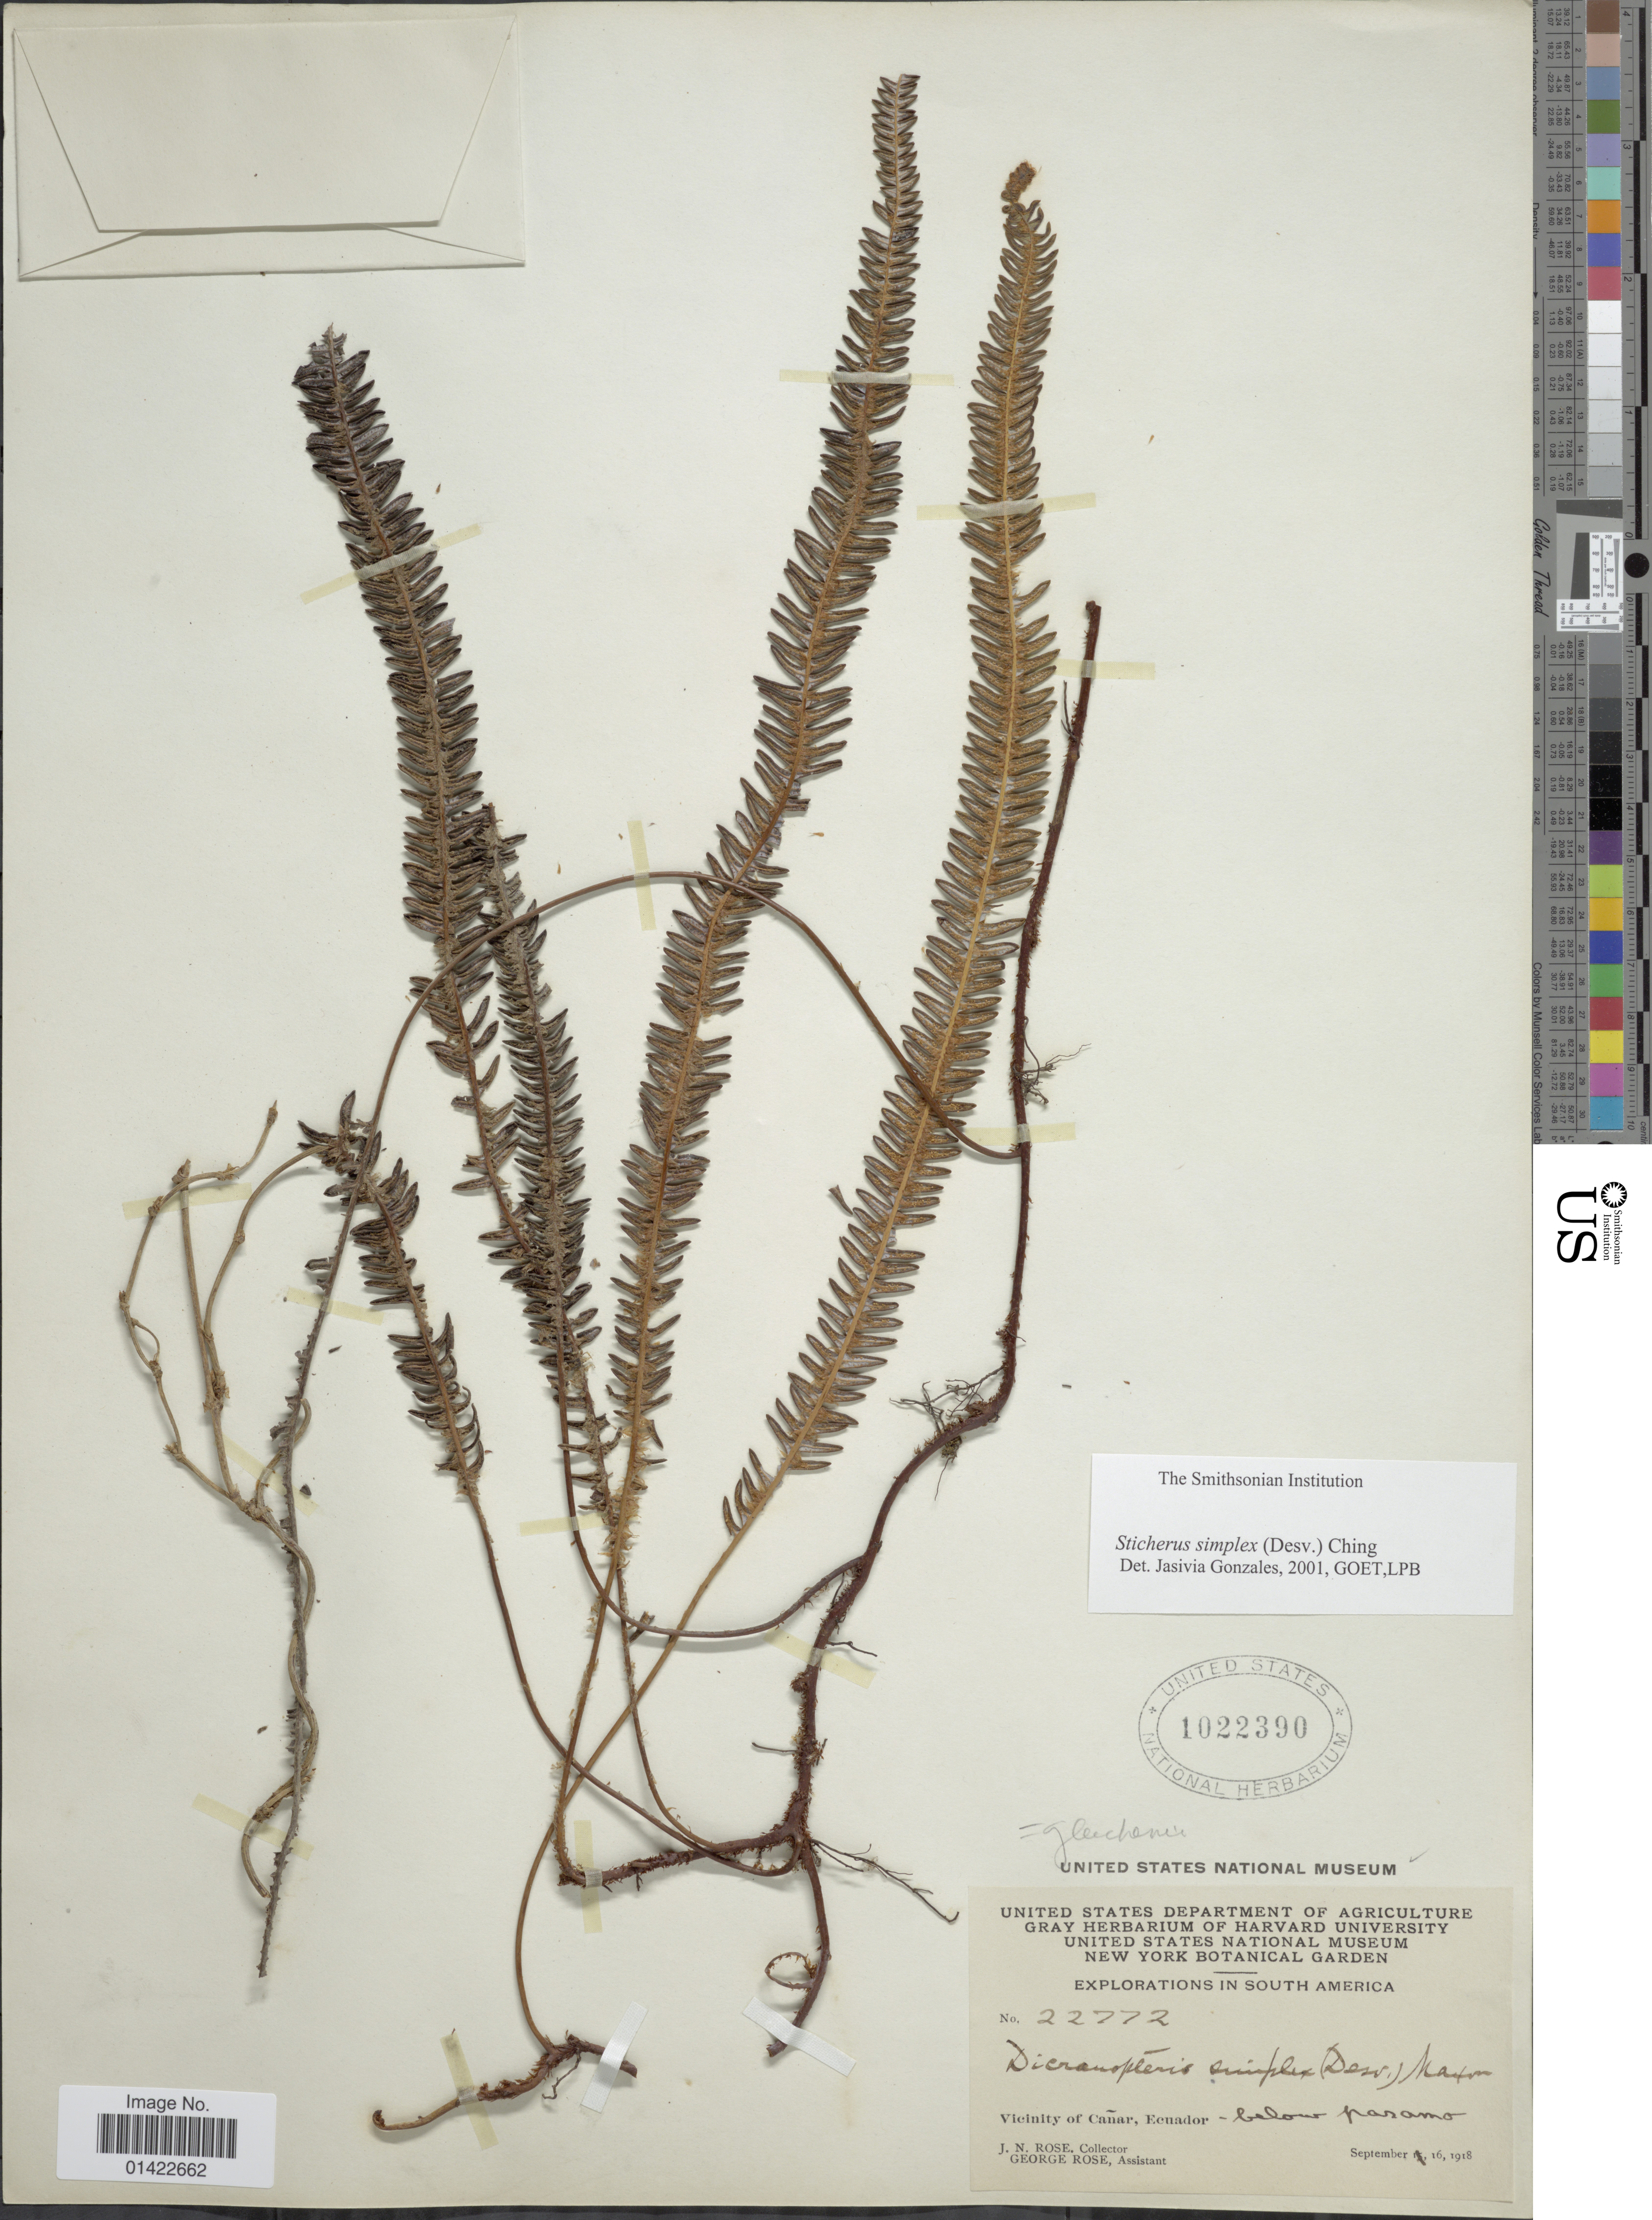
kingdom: Plantae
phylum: Tracheophyta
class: Polypodiopsida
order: Gleicheniales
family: Gleicheniaceae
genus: Sticherus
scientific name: Sticherus simplex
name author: (Desv.) Ching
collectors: J. N. Rose & G. Rose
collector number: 22772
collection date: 1918-09-16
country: Ecuador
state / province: Cañar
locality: Vicinity of Cañar-below paramo.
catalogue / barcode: US 1022390